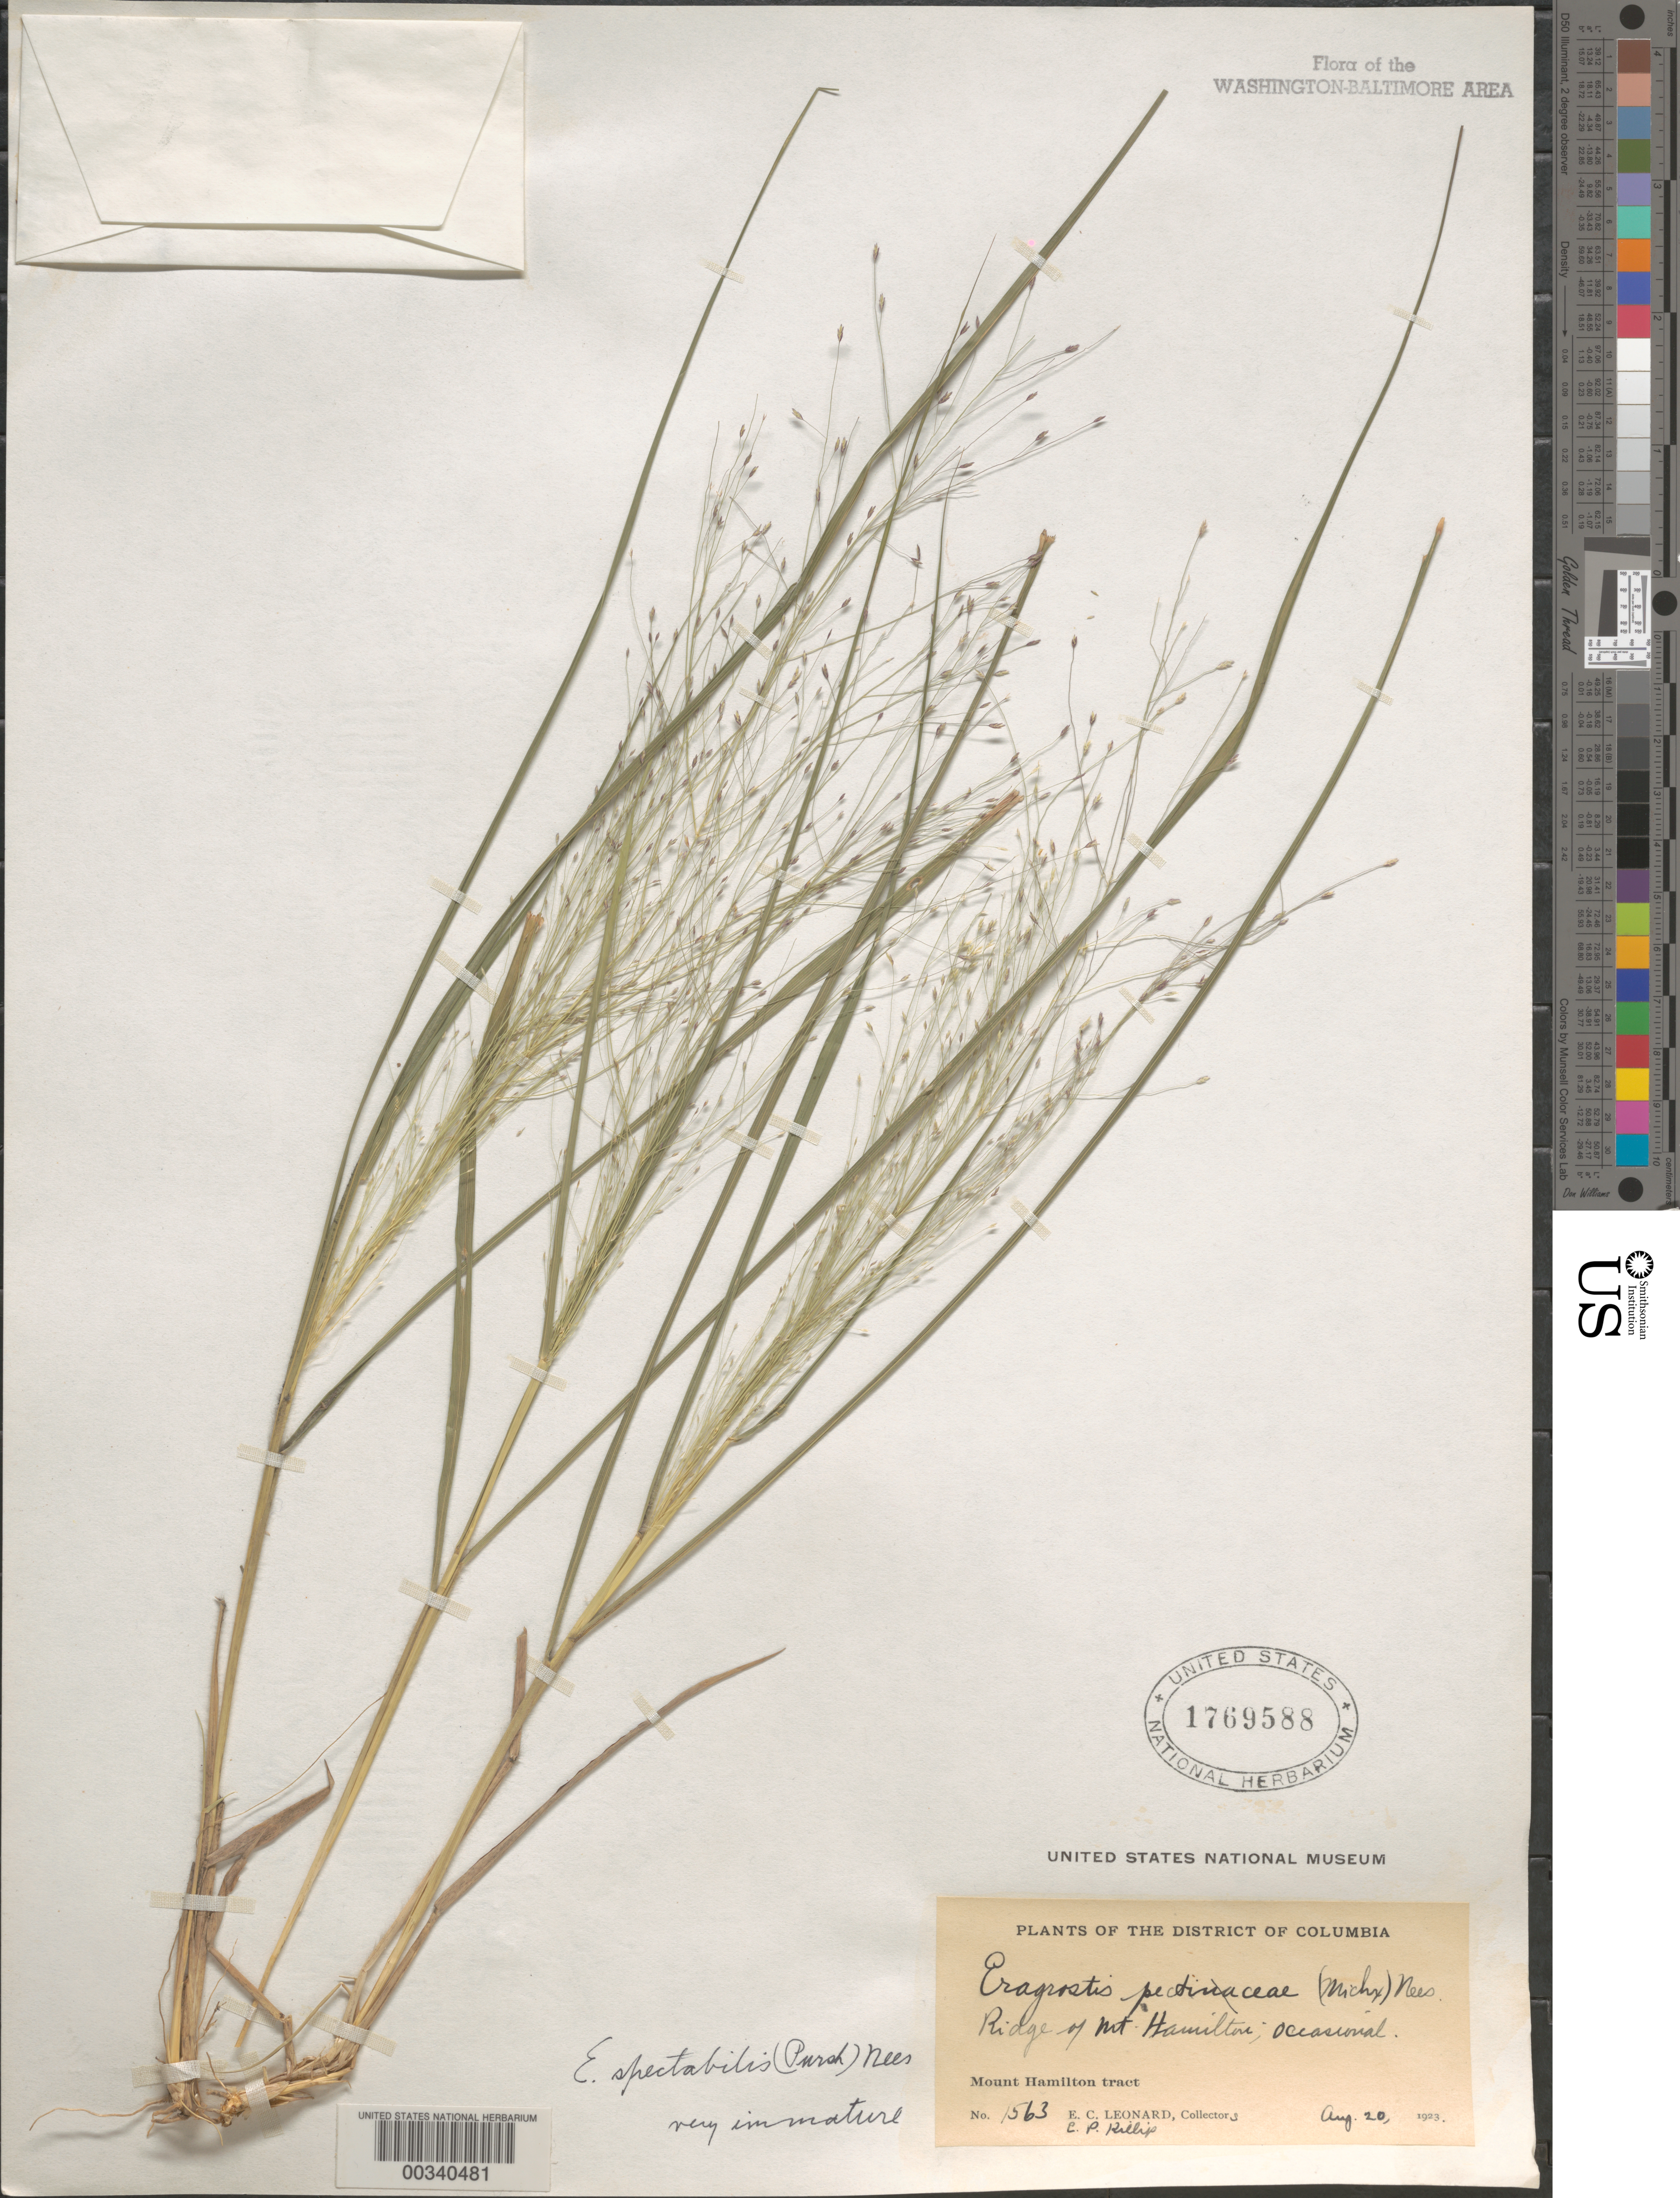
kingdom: Plantae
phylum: Tracheophyta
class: Liliopsida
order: Poales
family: Poaceae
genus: Eragrostis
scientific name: Eragrostis spectabilis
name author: (Pursh) Steud.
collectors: E. C. Leonard & E. P. Killip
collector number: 1563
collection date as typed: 20 Aug 1923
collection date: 1923-08-20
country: United States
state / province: District of Columbia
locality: Mount Hamilton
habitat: Ridge of mt hamilton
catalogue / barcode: US 1769588